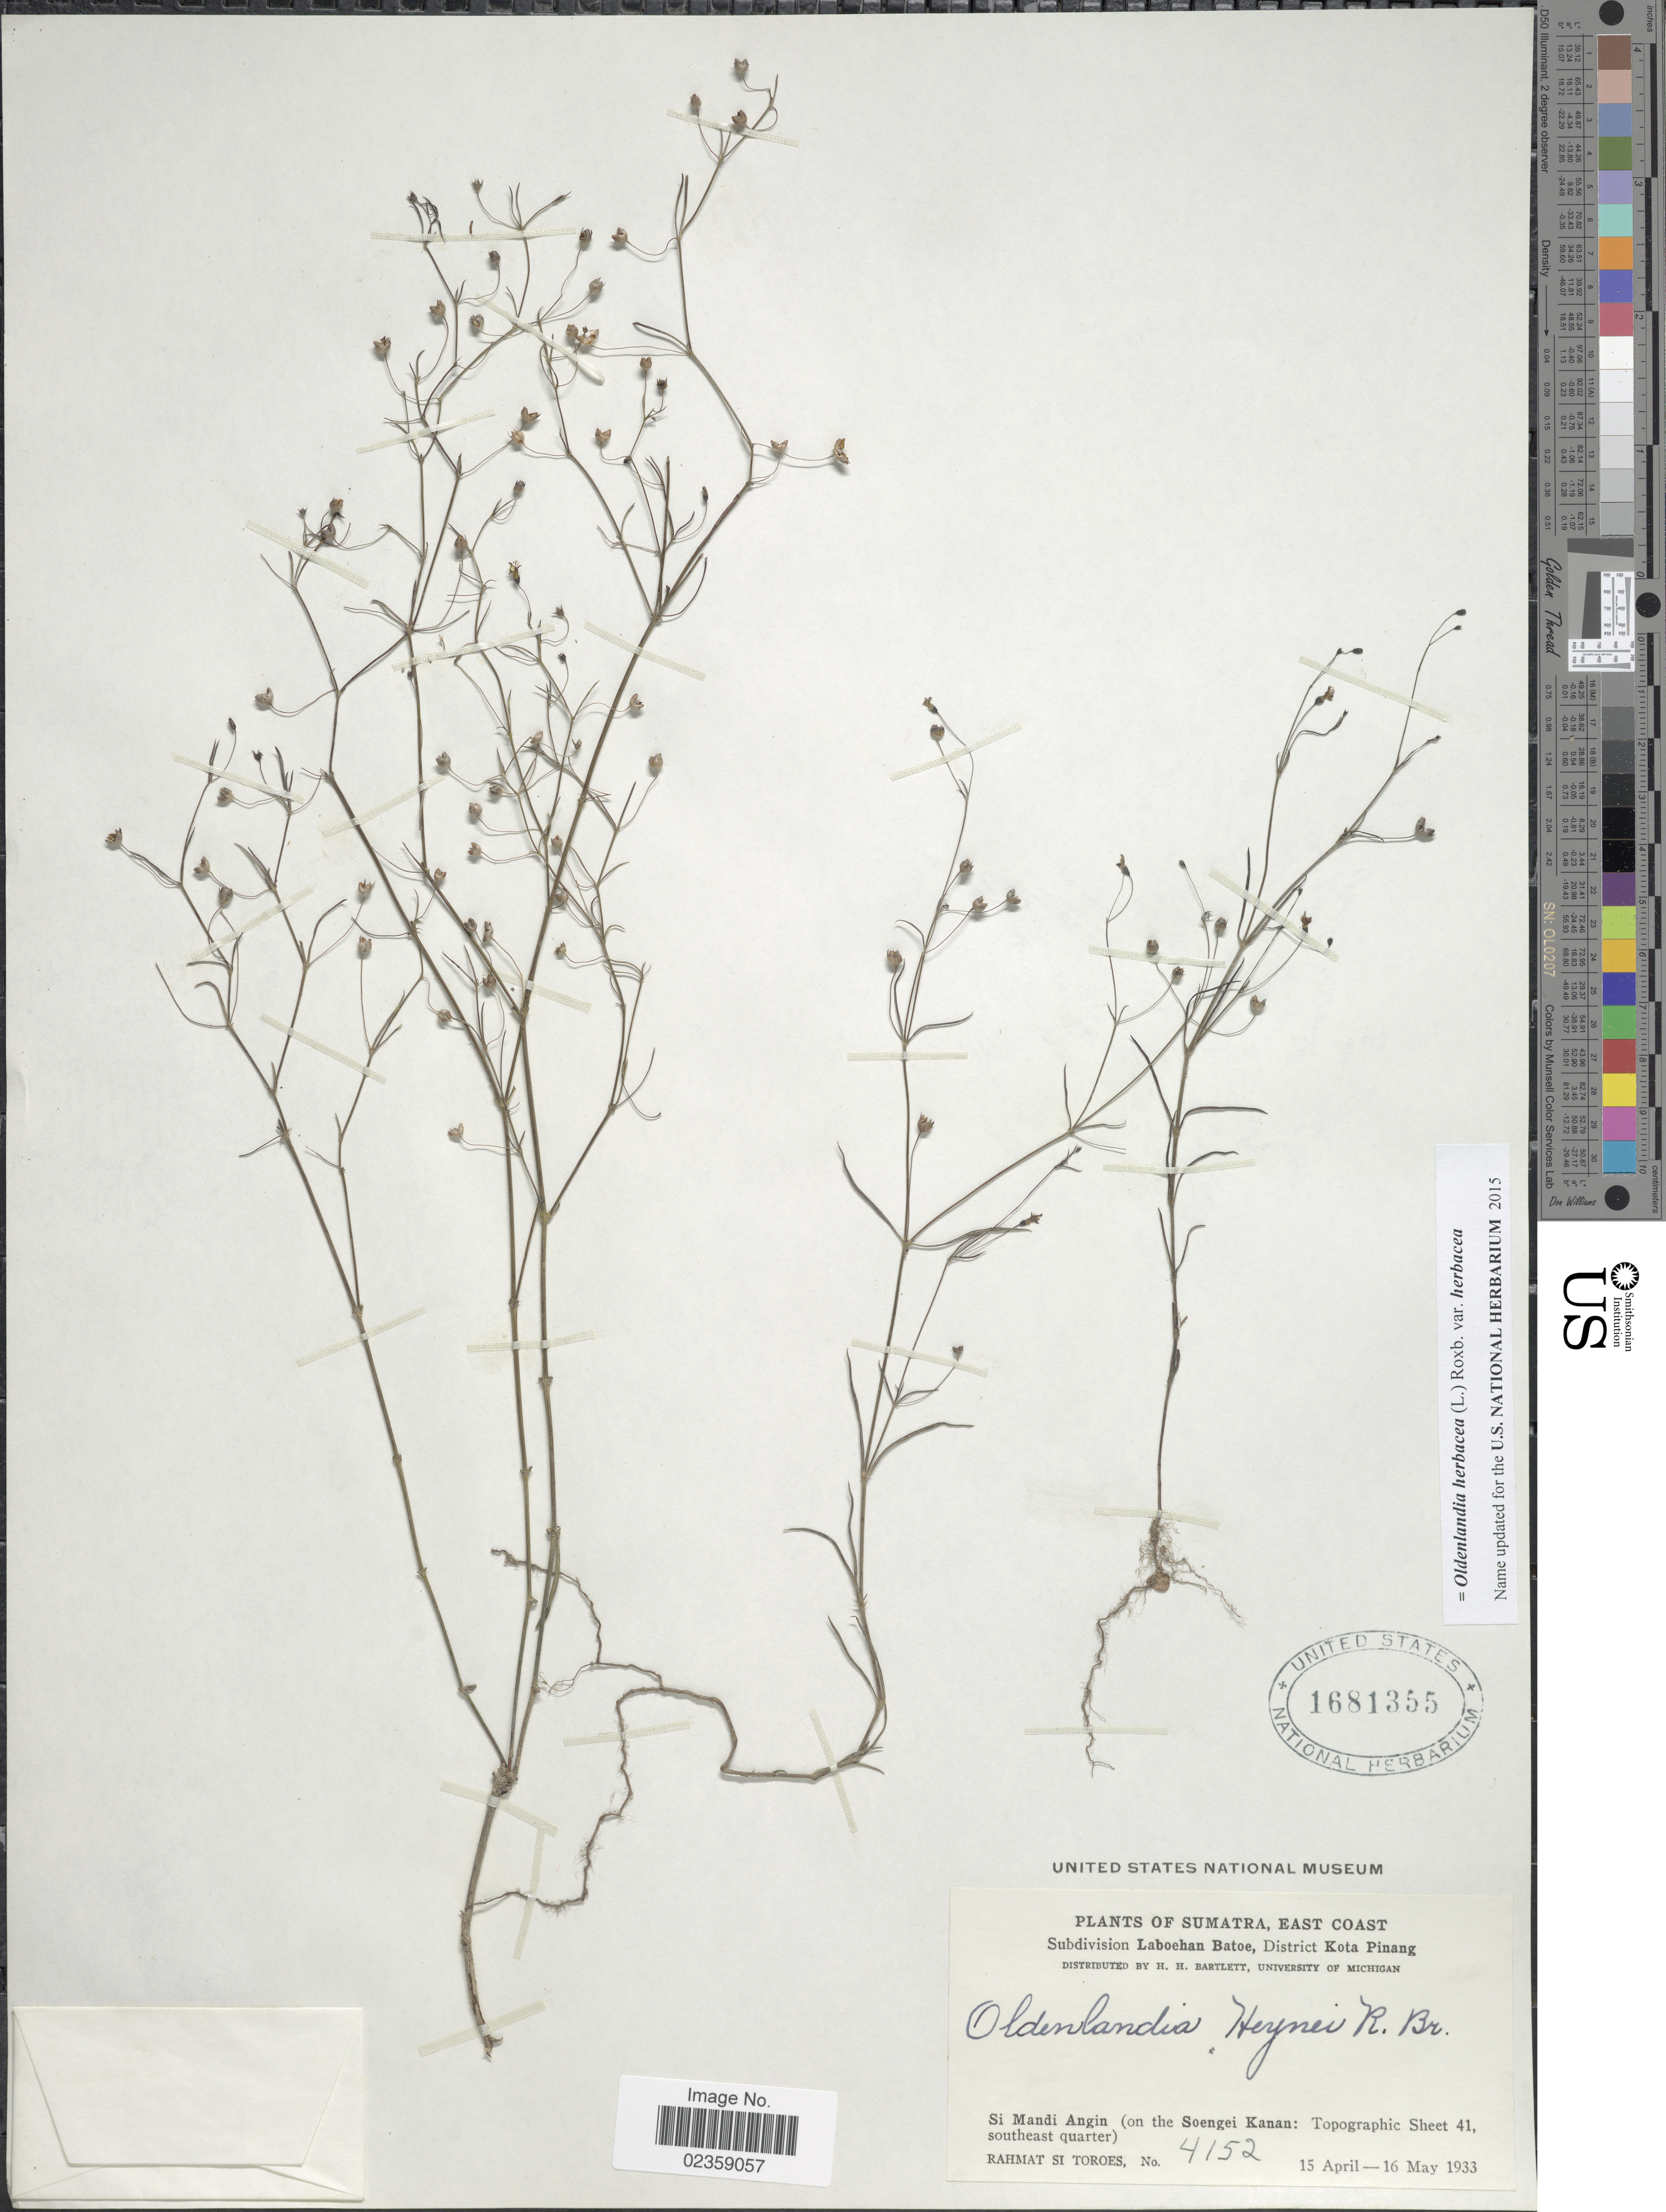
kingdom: Plantae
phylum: Tracheophyta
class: Magnoliopsida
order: Gentianales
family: Rubiaceae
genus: Oldenlandia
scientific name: Oldenlandia herbacea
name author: (L.) Roxb.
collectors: Rahmat Si Boeea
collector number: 4152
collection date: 1933-04-15/1933-05-16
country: Indonesia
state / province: Sumatra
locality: Sumatra, East Coast. Subdivision Laboehan Batoe, District Kota Pinang. Si Mandi Angin (on the Soengei Kanan: Topographic Sheet 41, southeast quarter)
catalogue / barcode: US 1681355